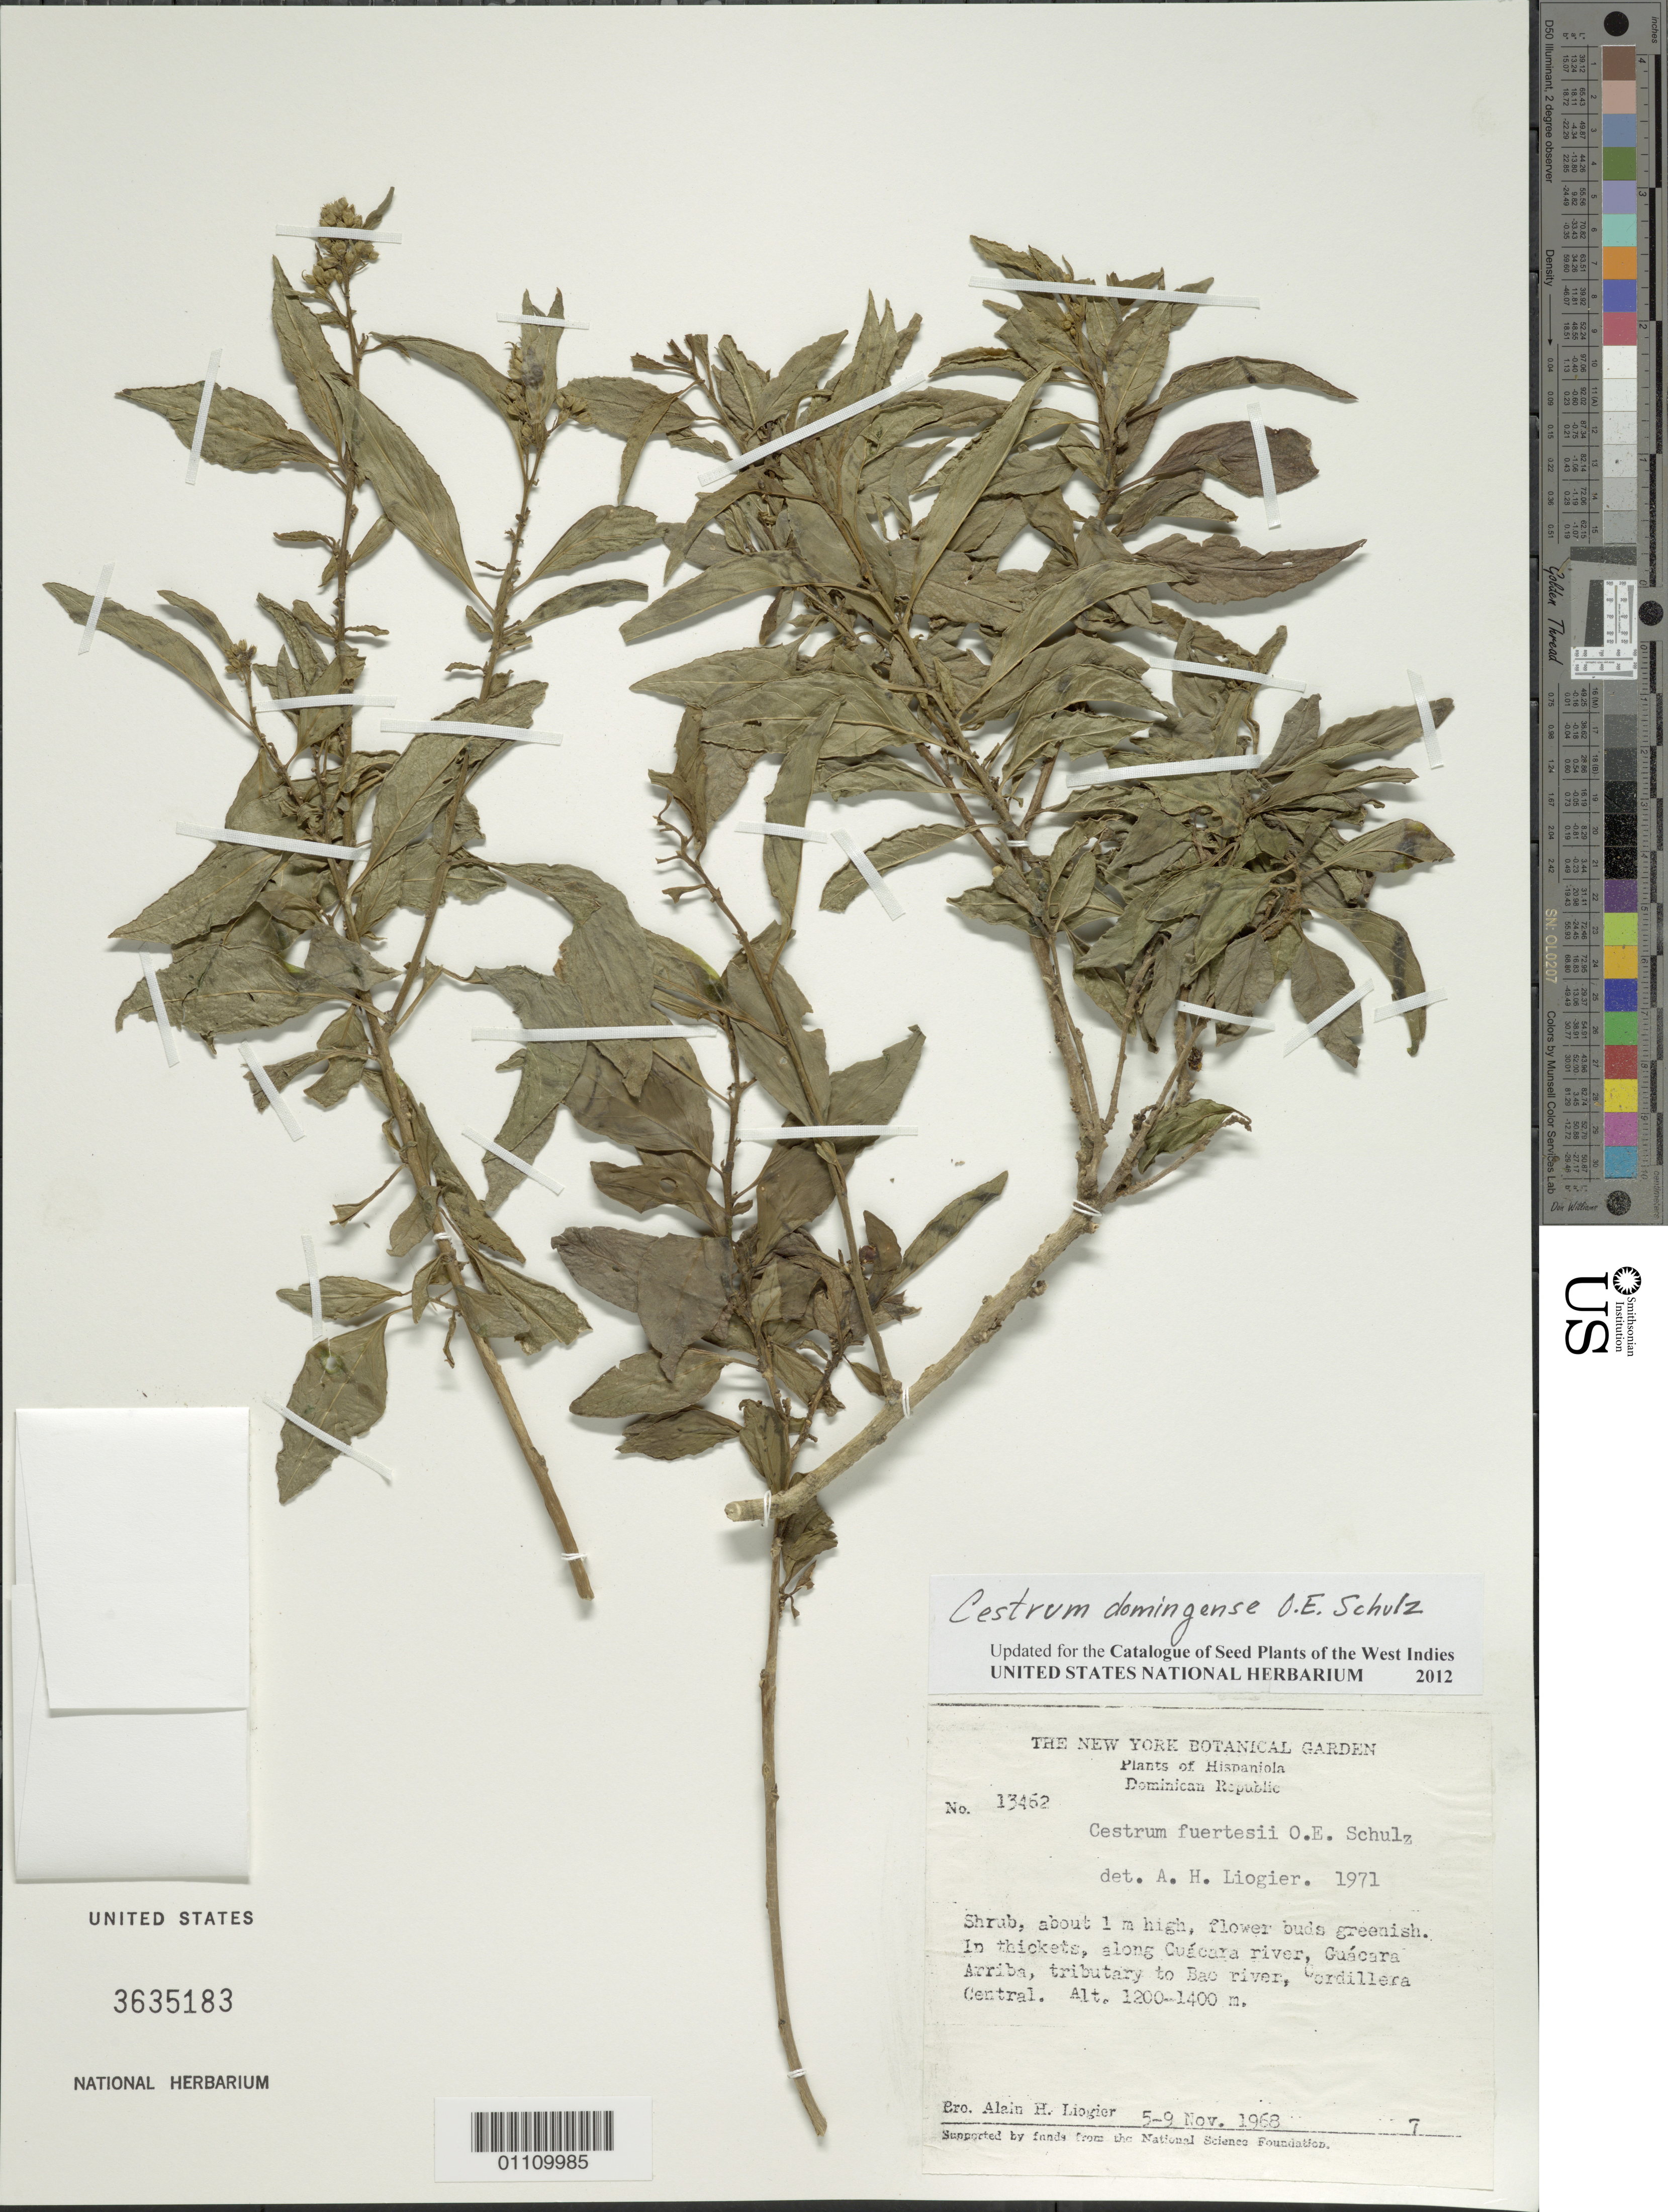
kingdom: Plantae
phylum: Tracheophyta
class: Magnoliopsida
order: Solanales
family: Solanaceae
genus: Cestrum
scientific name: Cestrum domingense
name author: O.E. Schulz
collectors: A. H. Liogier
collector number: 13462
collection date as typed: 05 Nov 1968 to 09 Nov 1968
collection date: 1968-11-05/1968-11-09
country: Dominican Republic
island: Hispaniola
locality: Cordillera Central, Guácara River, Guácara Arriba, tributary to Bao River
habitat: In thickets along river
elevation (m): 1200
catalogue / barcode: US 3635183